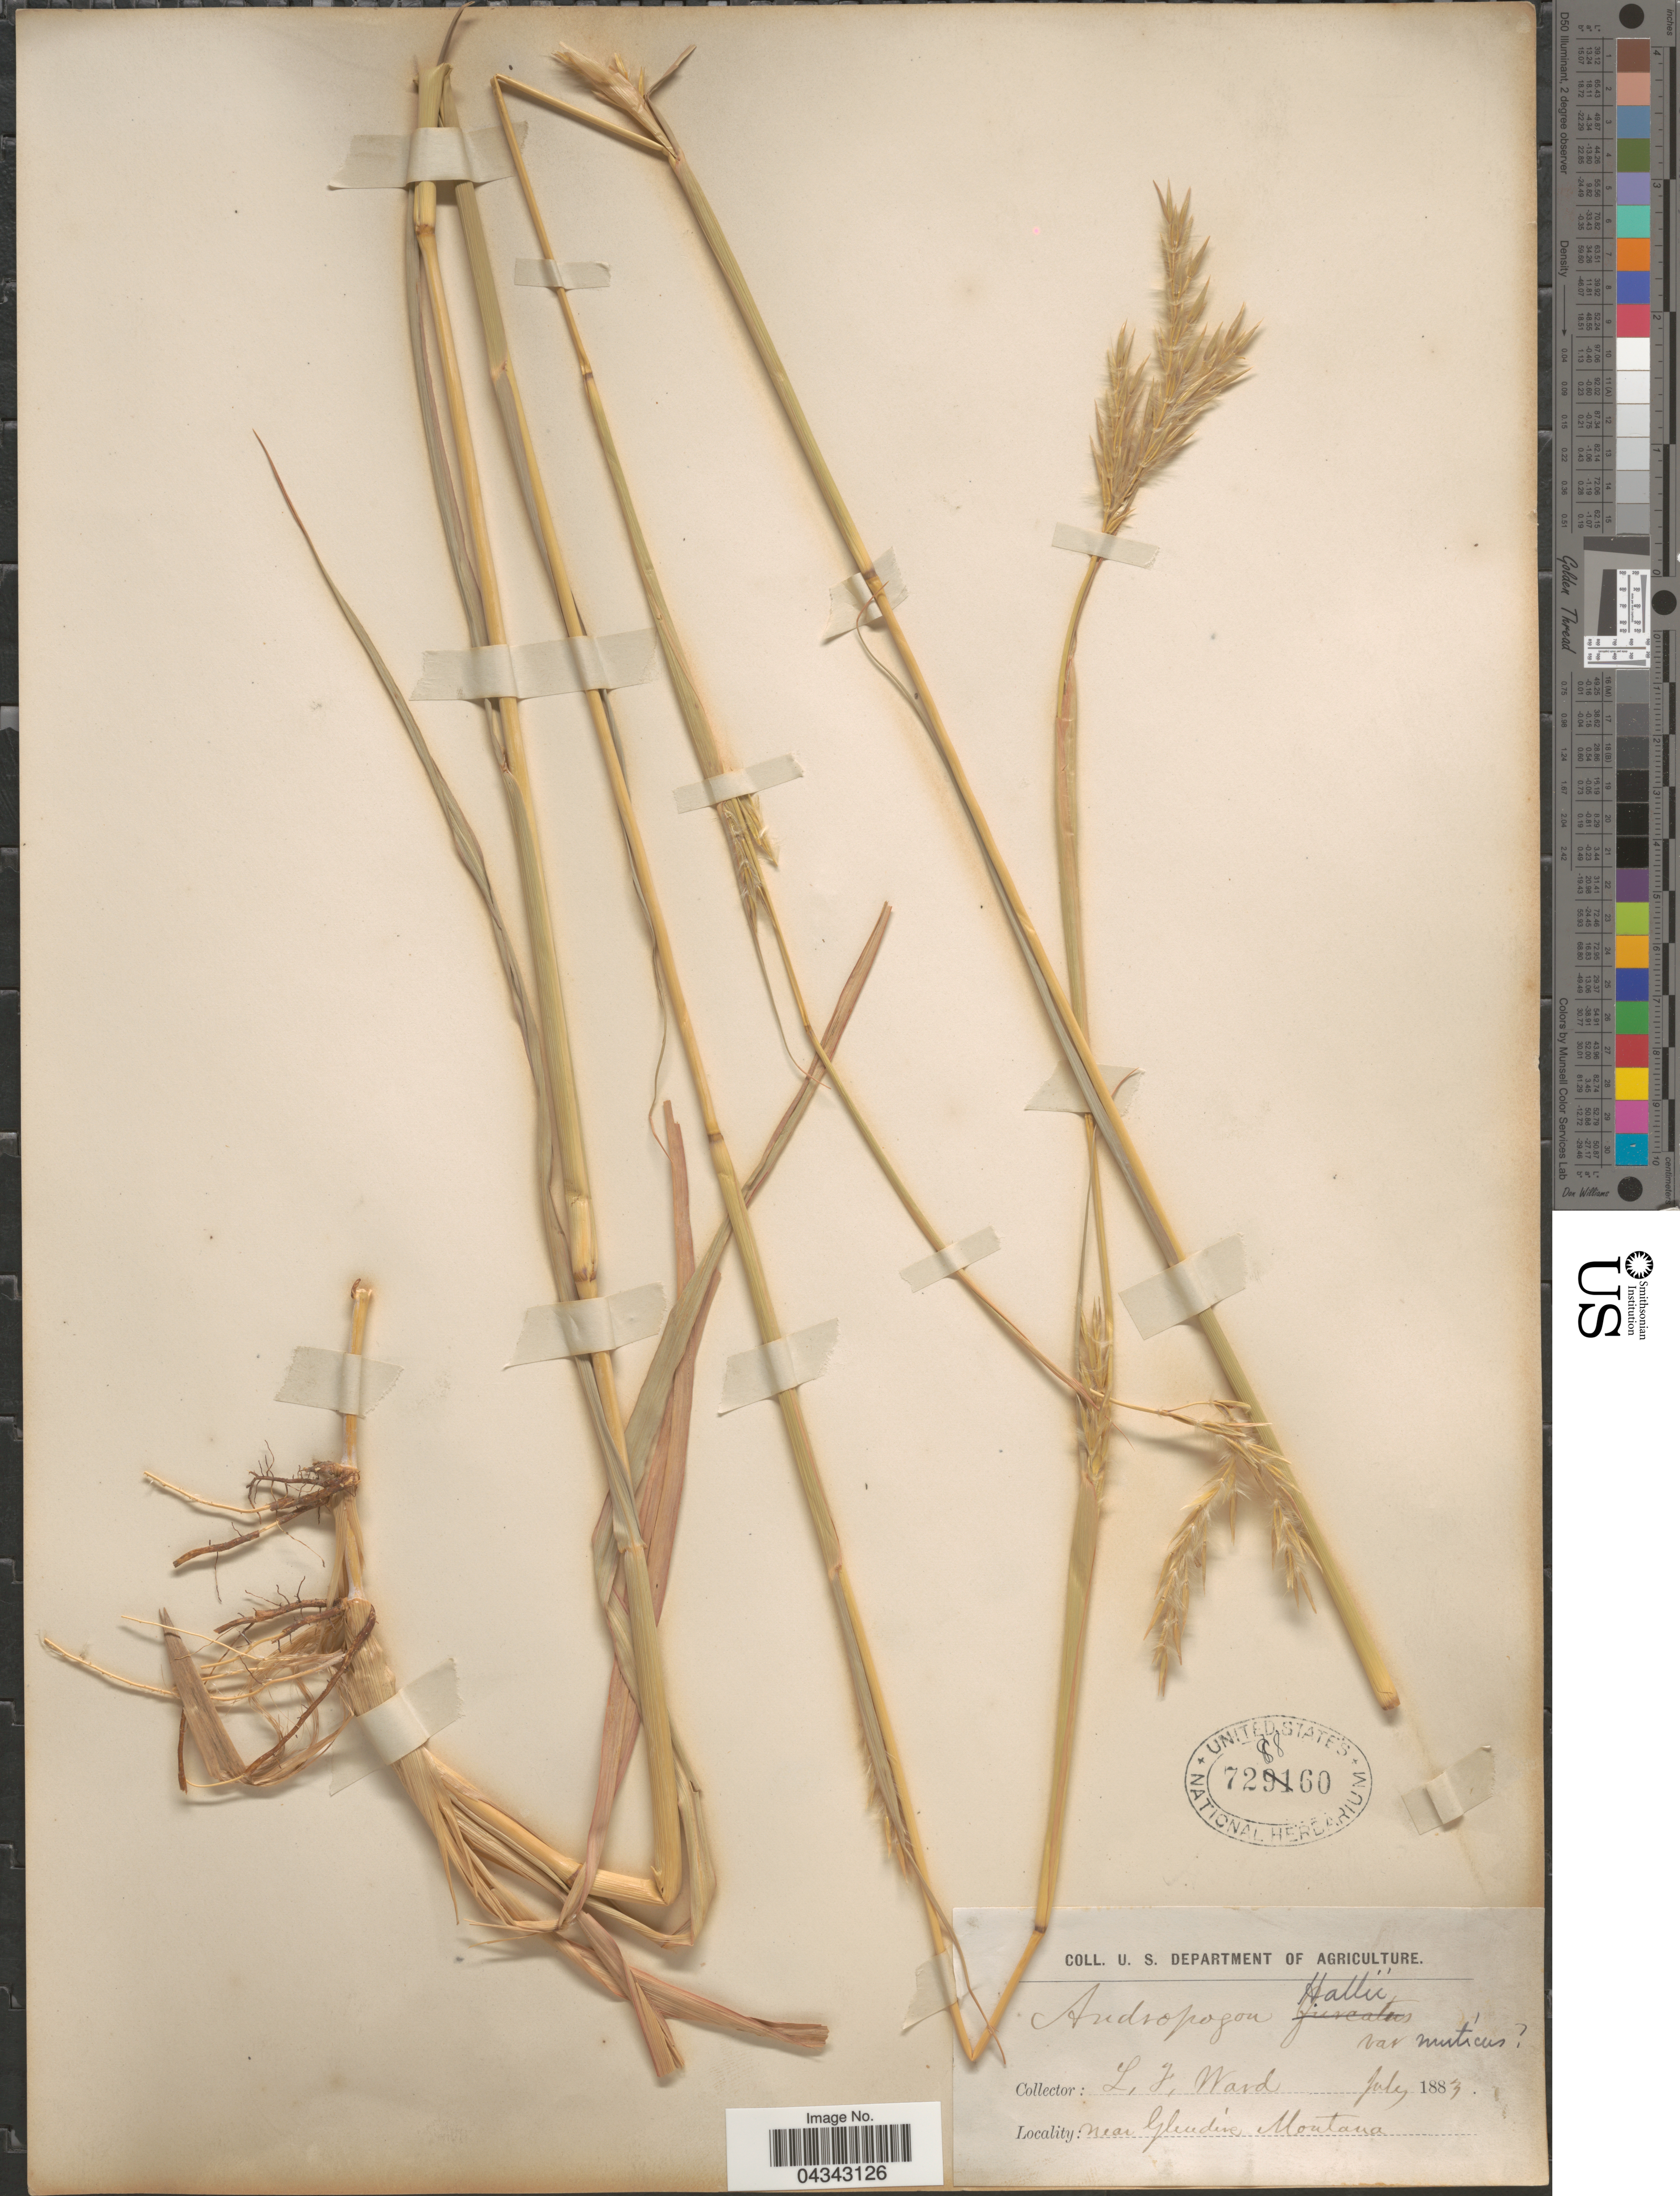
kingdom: Plantae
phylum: Tracheophyta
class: Liliopsida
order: Poales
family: Poaceae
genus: Andropogon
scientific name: Andropogon gerardii subsp. hallii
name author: (Hack.) Wipff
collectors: L. Ward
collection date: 1883-07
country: United States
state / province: Montana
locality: Near Glendive.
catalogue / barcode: US 728860